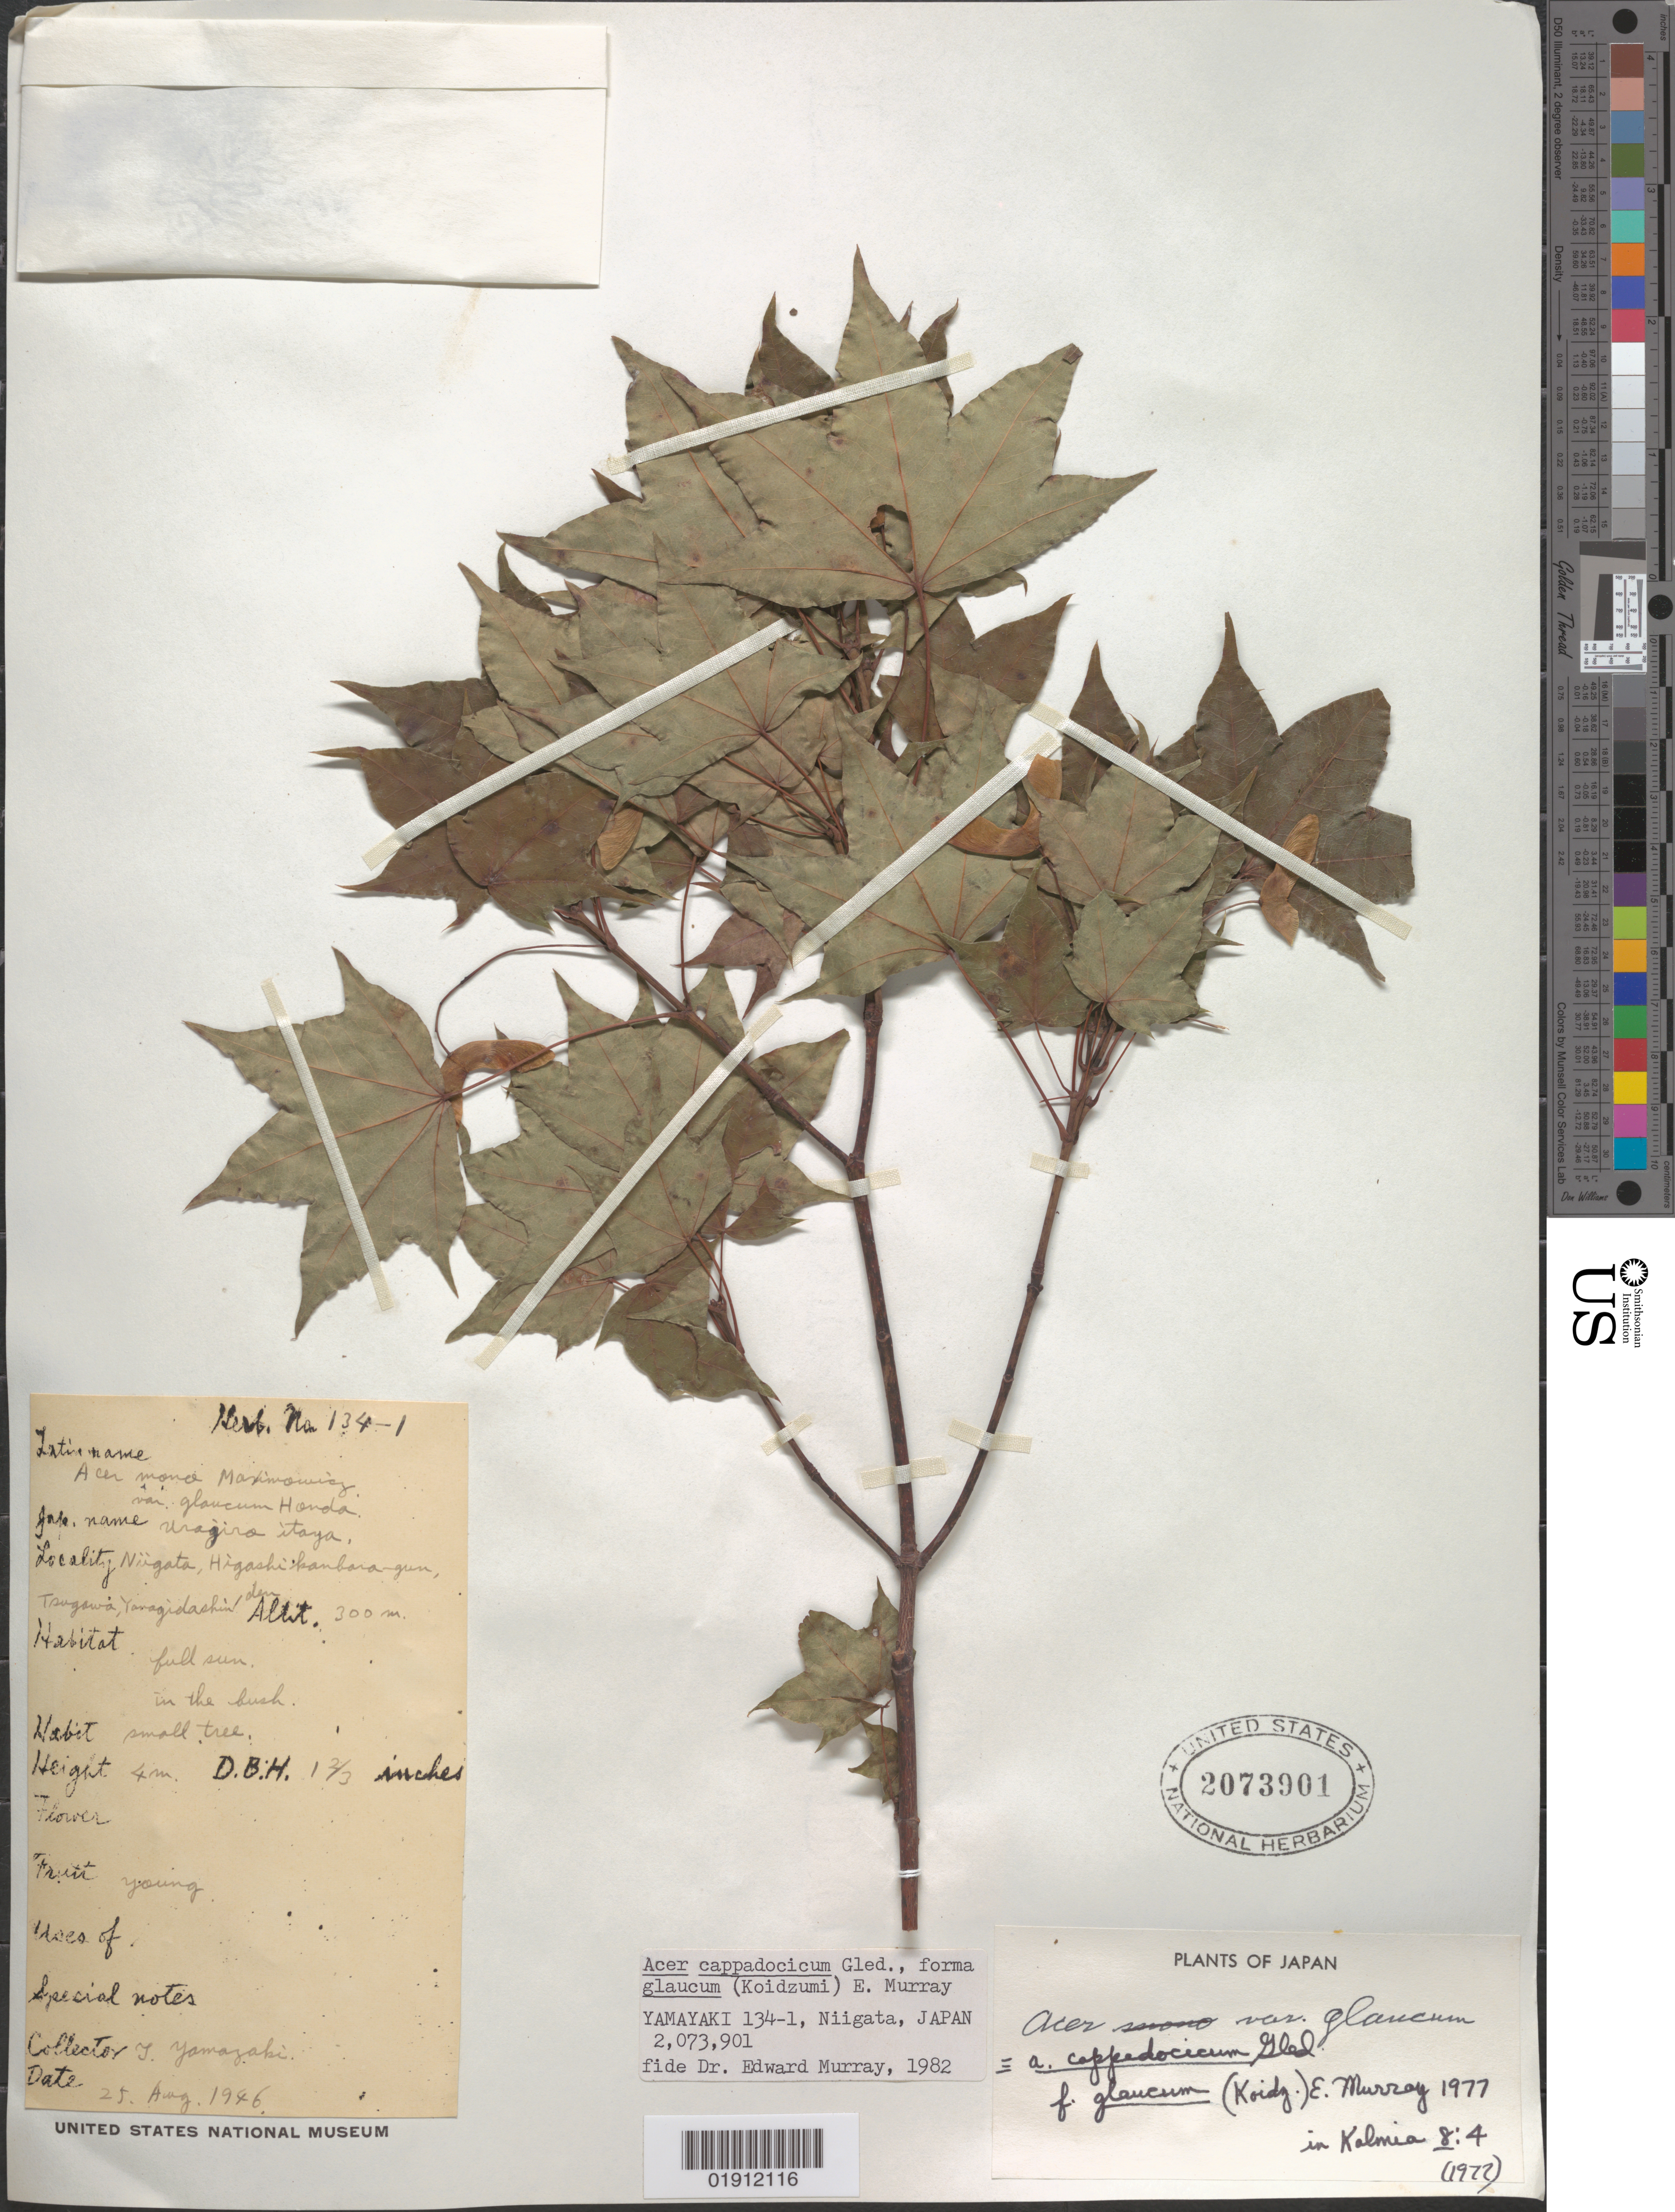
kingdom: Plantae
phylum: Tracheophyta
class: Magnoliopsida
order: Sapindales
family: Sapindaceae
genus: Acer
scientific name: Acer cappadocicum subsp. truncatum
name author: (Bunge) A.E. Murray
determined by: Murray, Edward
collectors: T. Yamazaki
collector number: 134-1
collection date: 1946-08-25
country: Japan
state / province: Niigata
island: Honshu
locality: Higashikanbara-gun,Tsugawa, Yangidashin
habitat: Full sun, in the bush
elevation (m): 300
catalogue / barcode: US 2073901